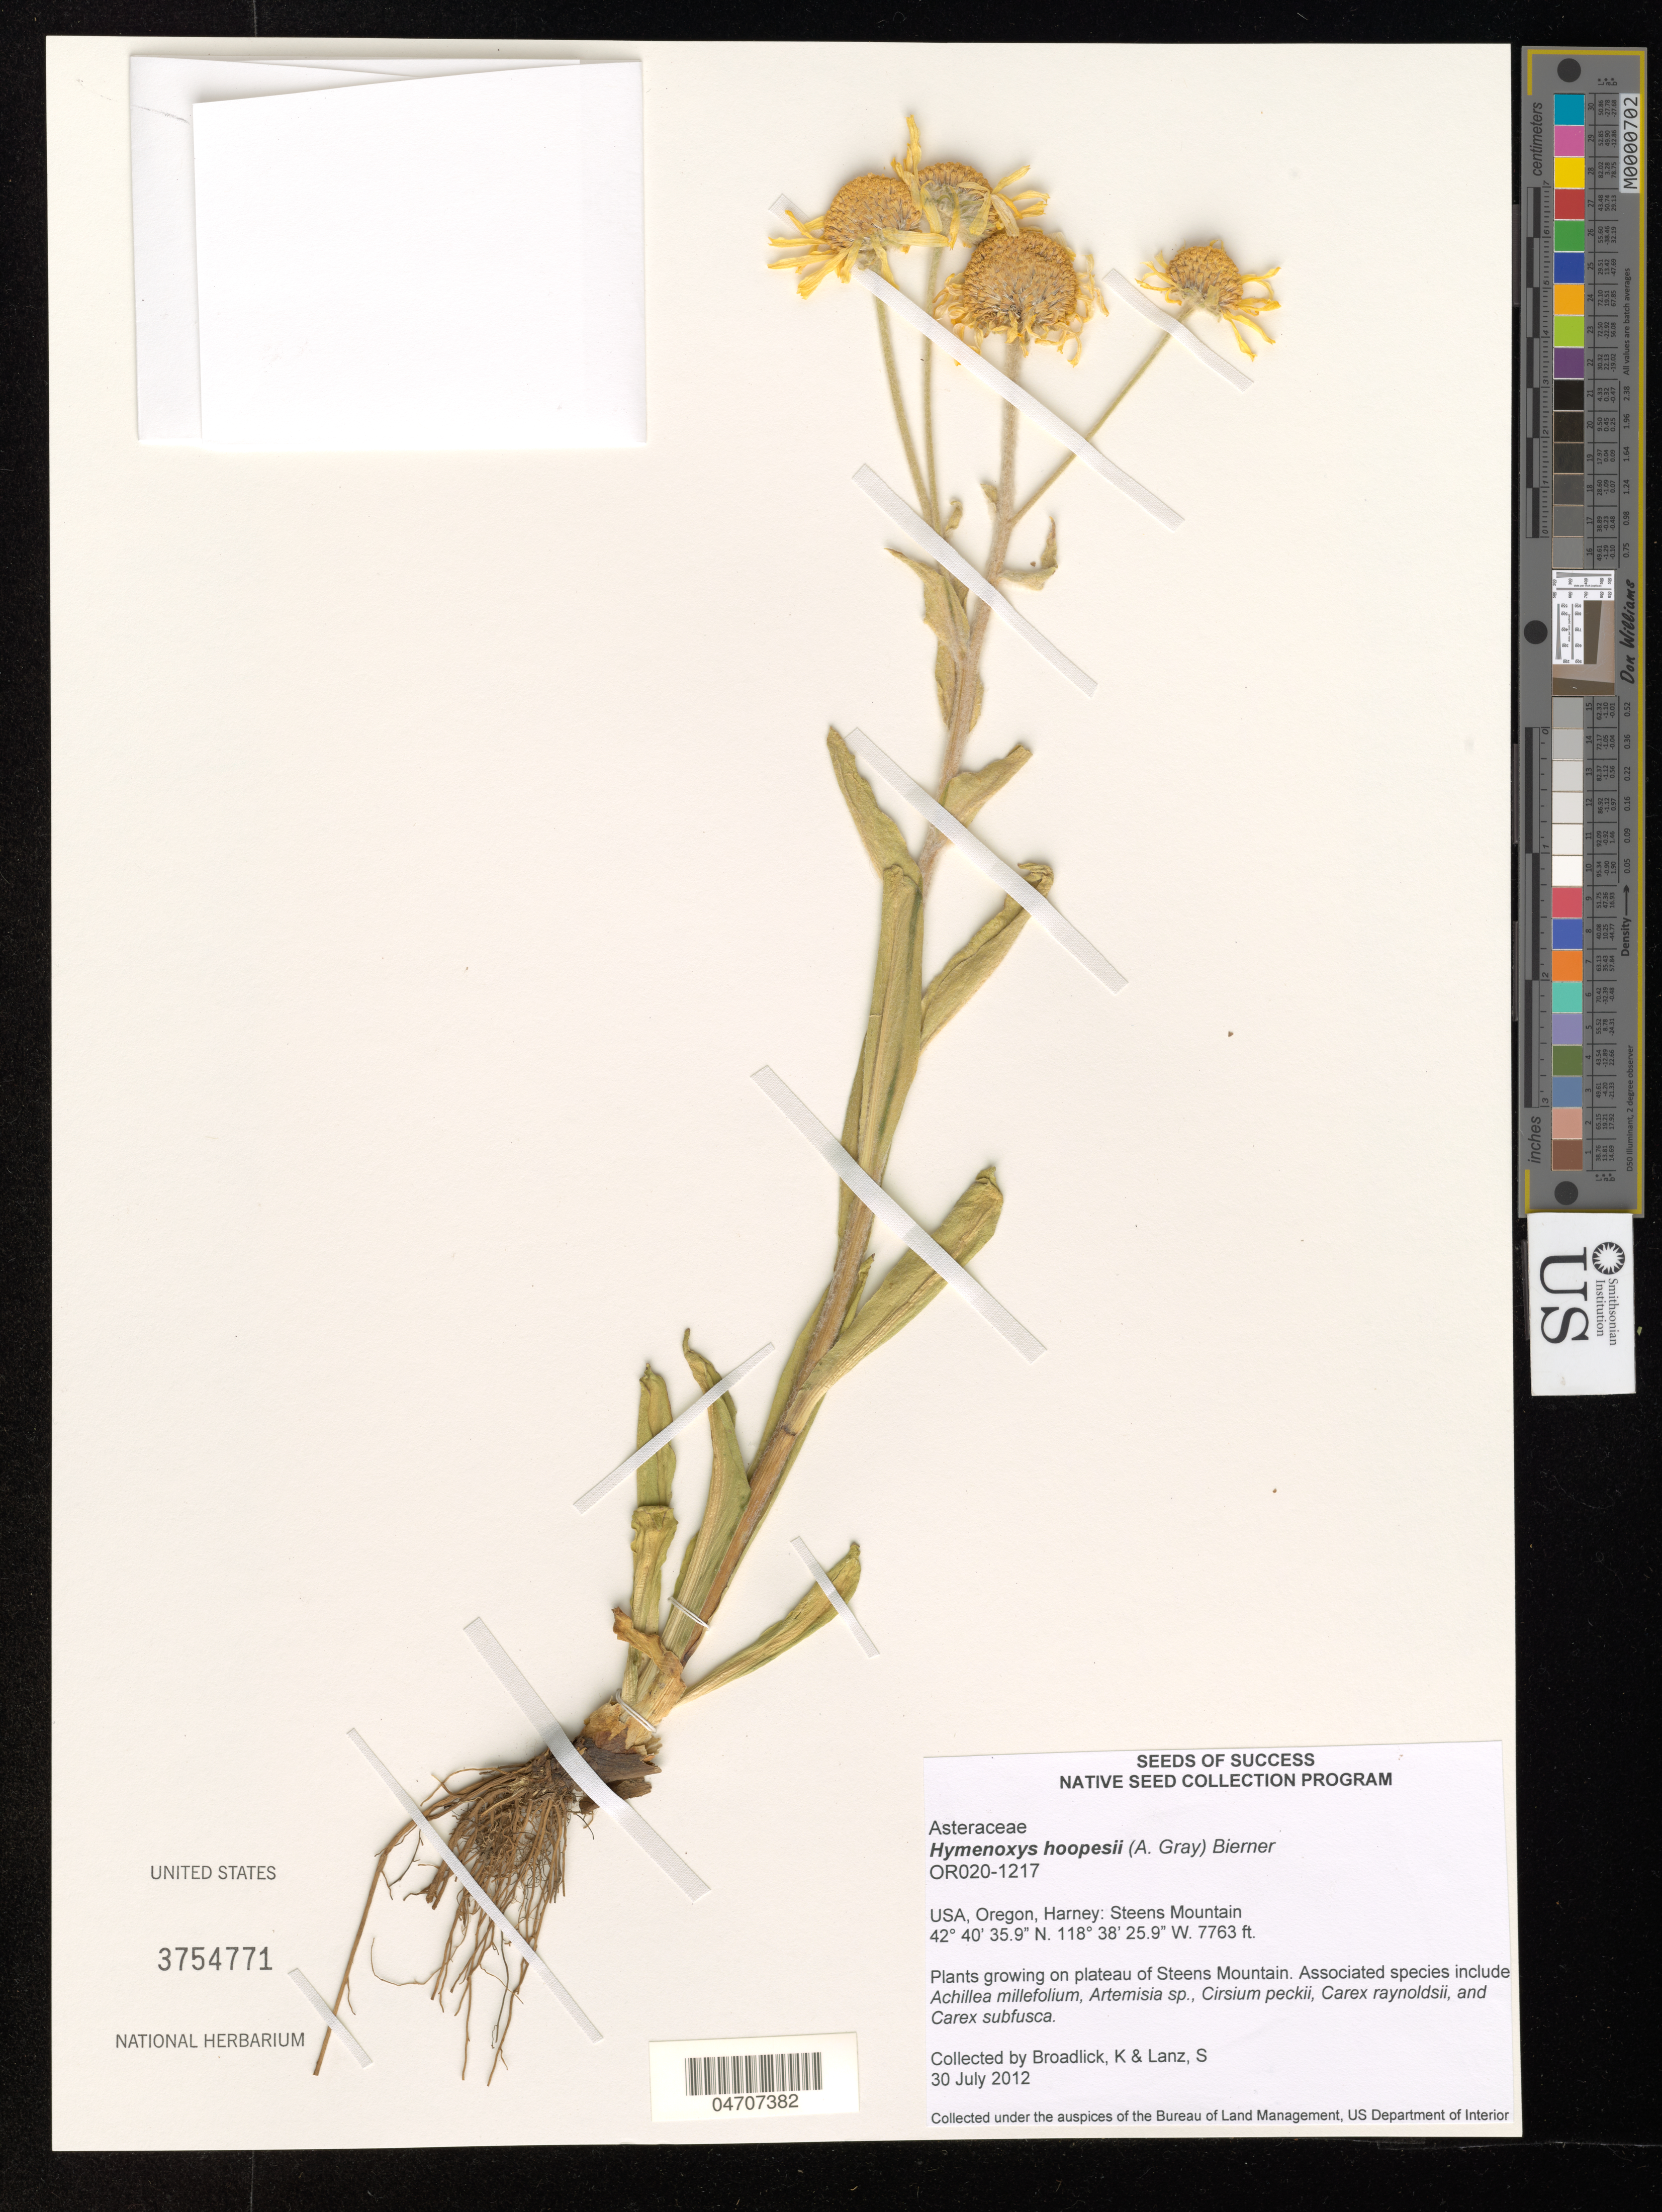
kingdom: Plantae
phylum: Tracheophyta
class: Magnoliopsida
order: Asterales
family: Asteraceae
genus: Hymenoxys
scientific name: Hymenoxys hoopesii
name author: (A. Gray) Bierner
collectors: C. Monroy & J. Dyer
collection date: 2012-07-30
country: United States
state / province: Oregon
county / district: Harney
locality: Harney: Steens Mountain.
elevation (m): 2366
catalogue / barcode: US 3754771